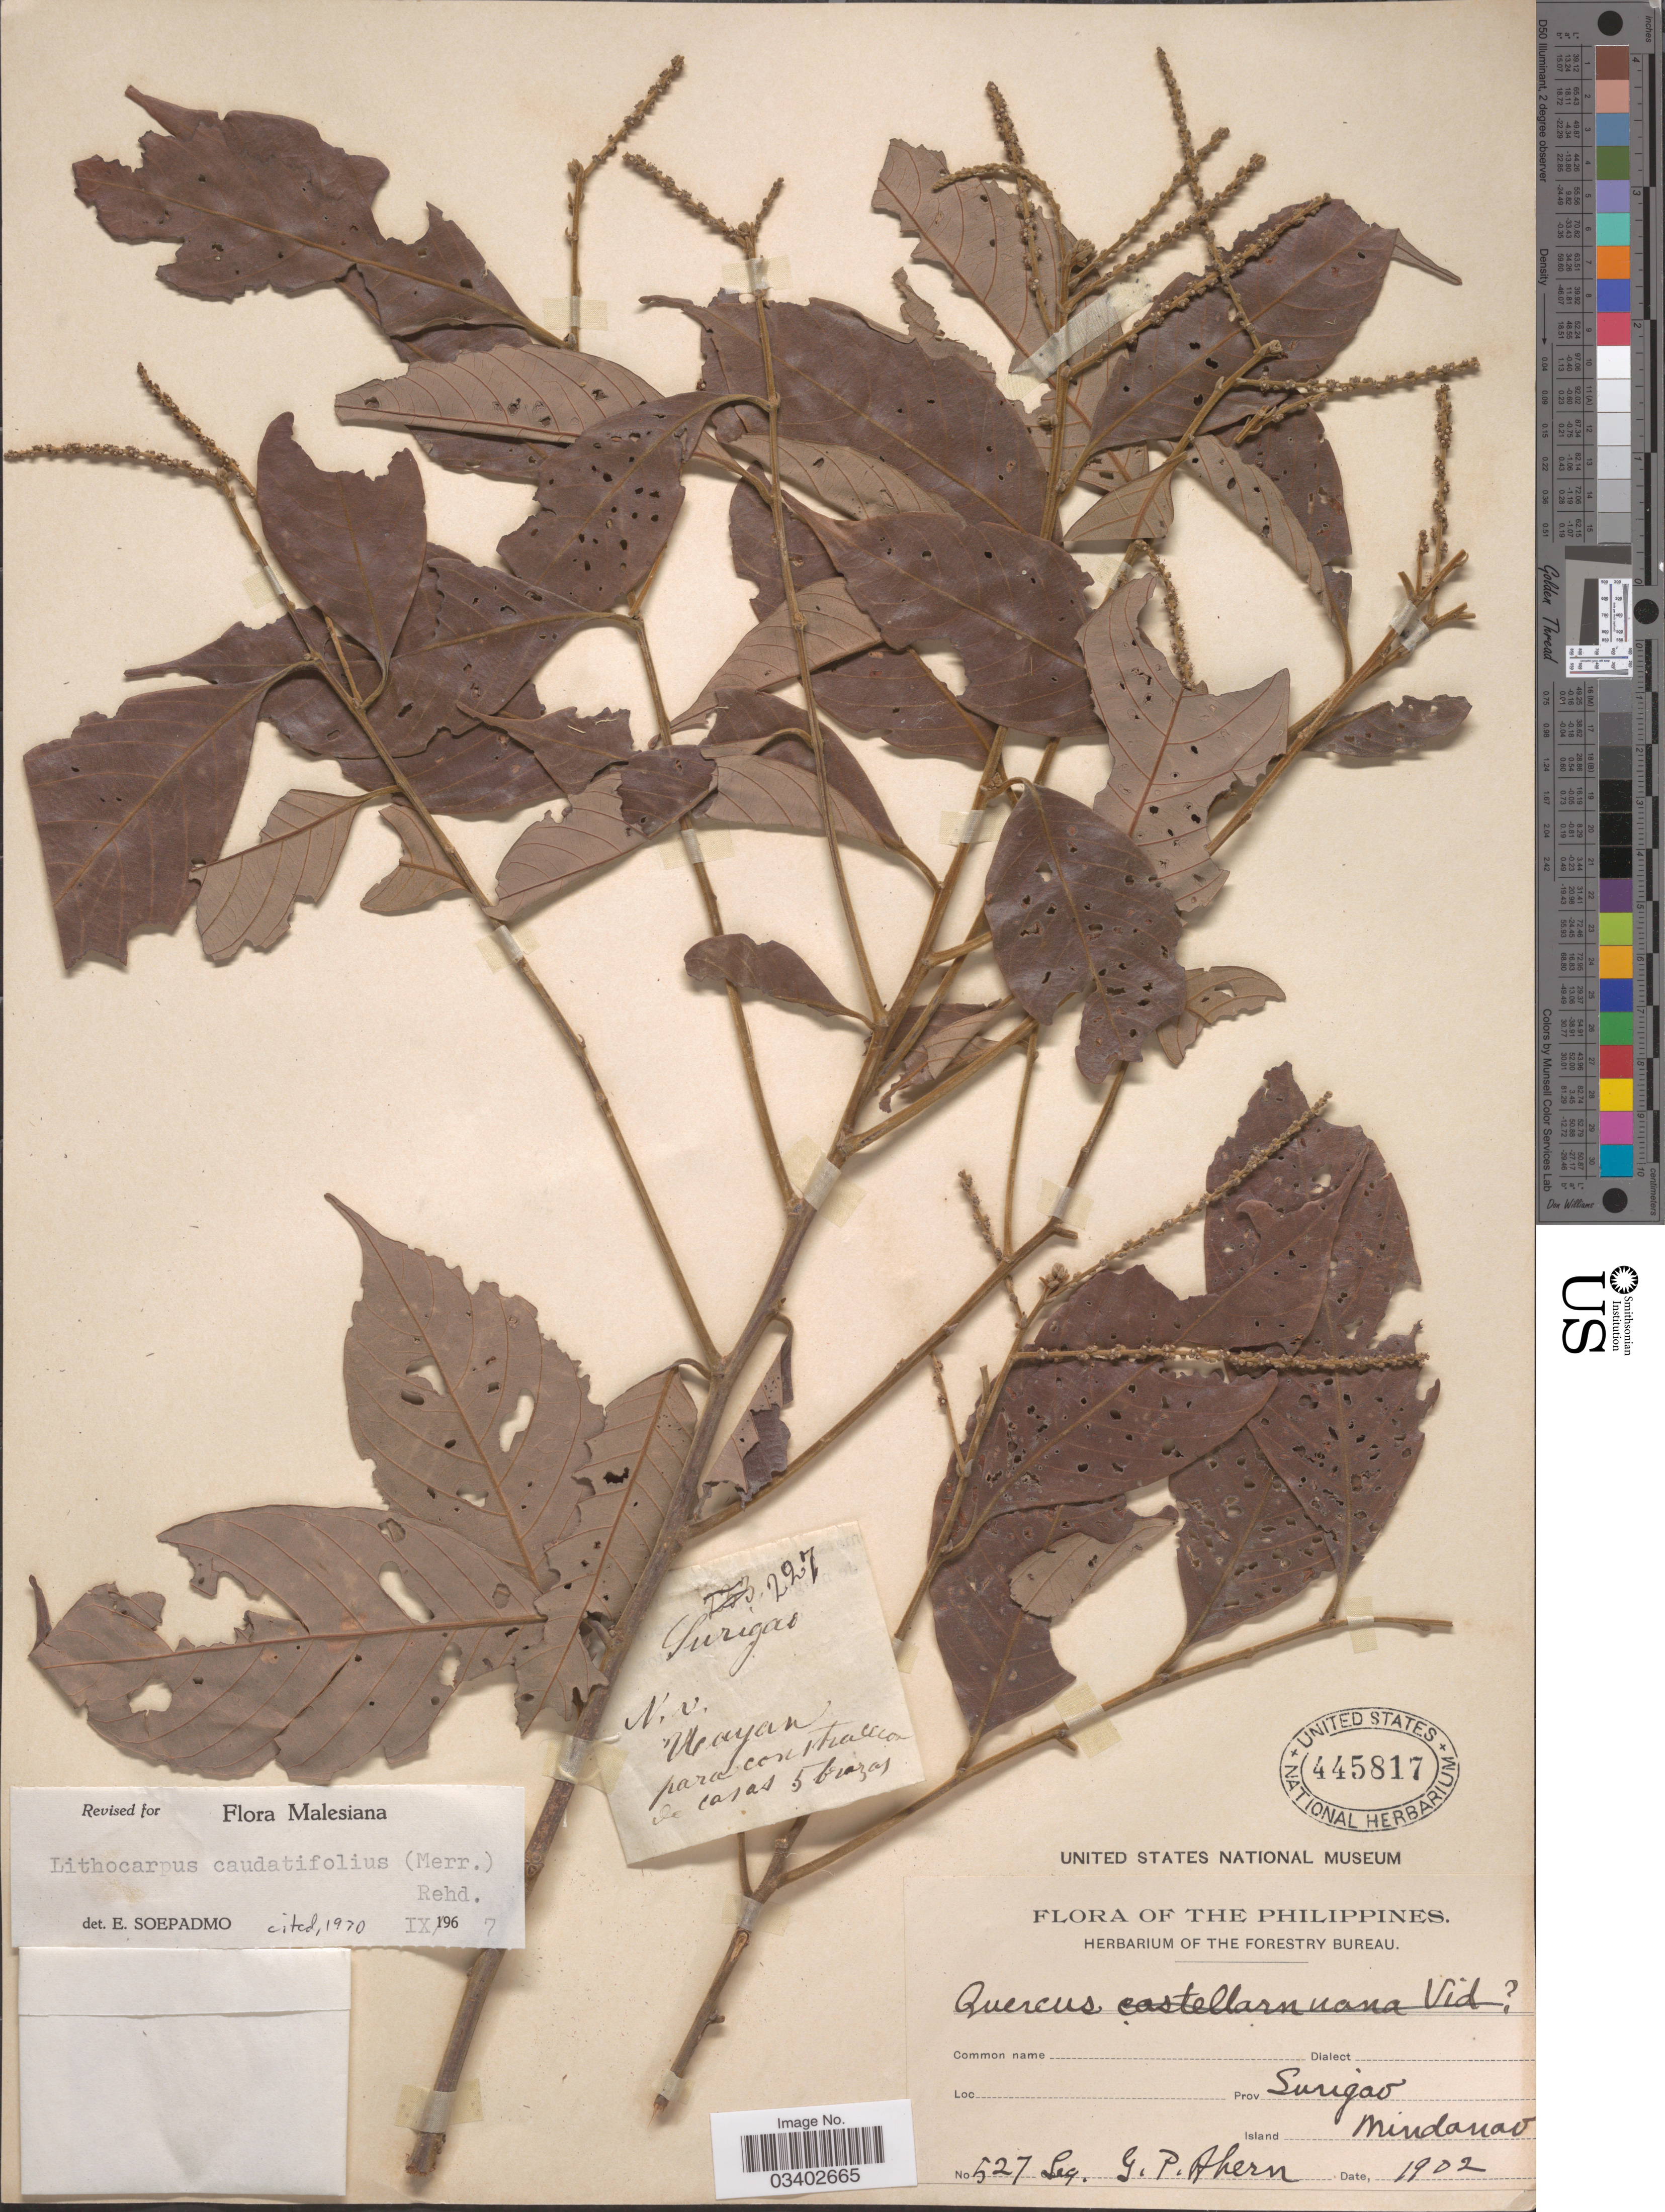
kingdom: Plantae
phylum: Tracheophyta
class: Magnoliopsida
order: Fagales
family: Fagaceae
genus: Lithocarpus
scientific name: Lithocarpus caudatifolius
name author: (Merr.) Rehder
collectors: G. Ahern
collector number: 527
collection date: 1902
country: Philippines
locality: Prov. Surigao. Island Mindanao.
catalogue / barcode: US 445817